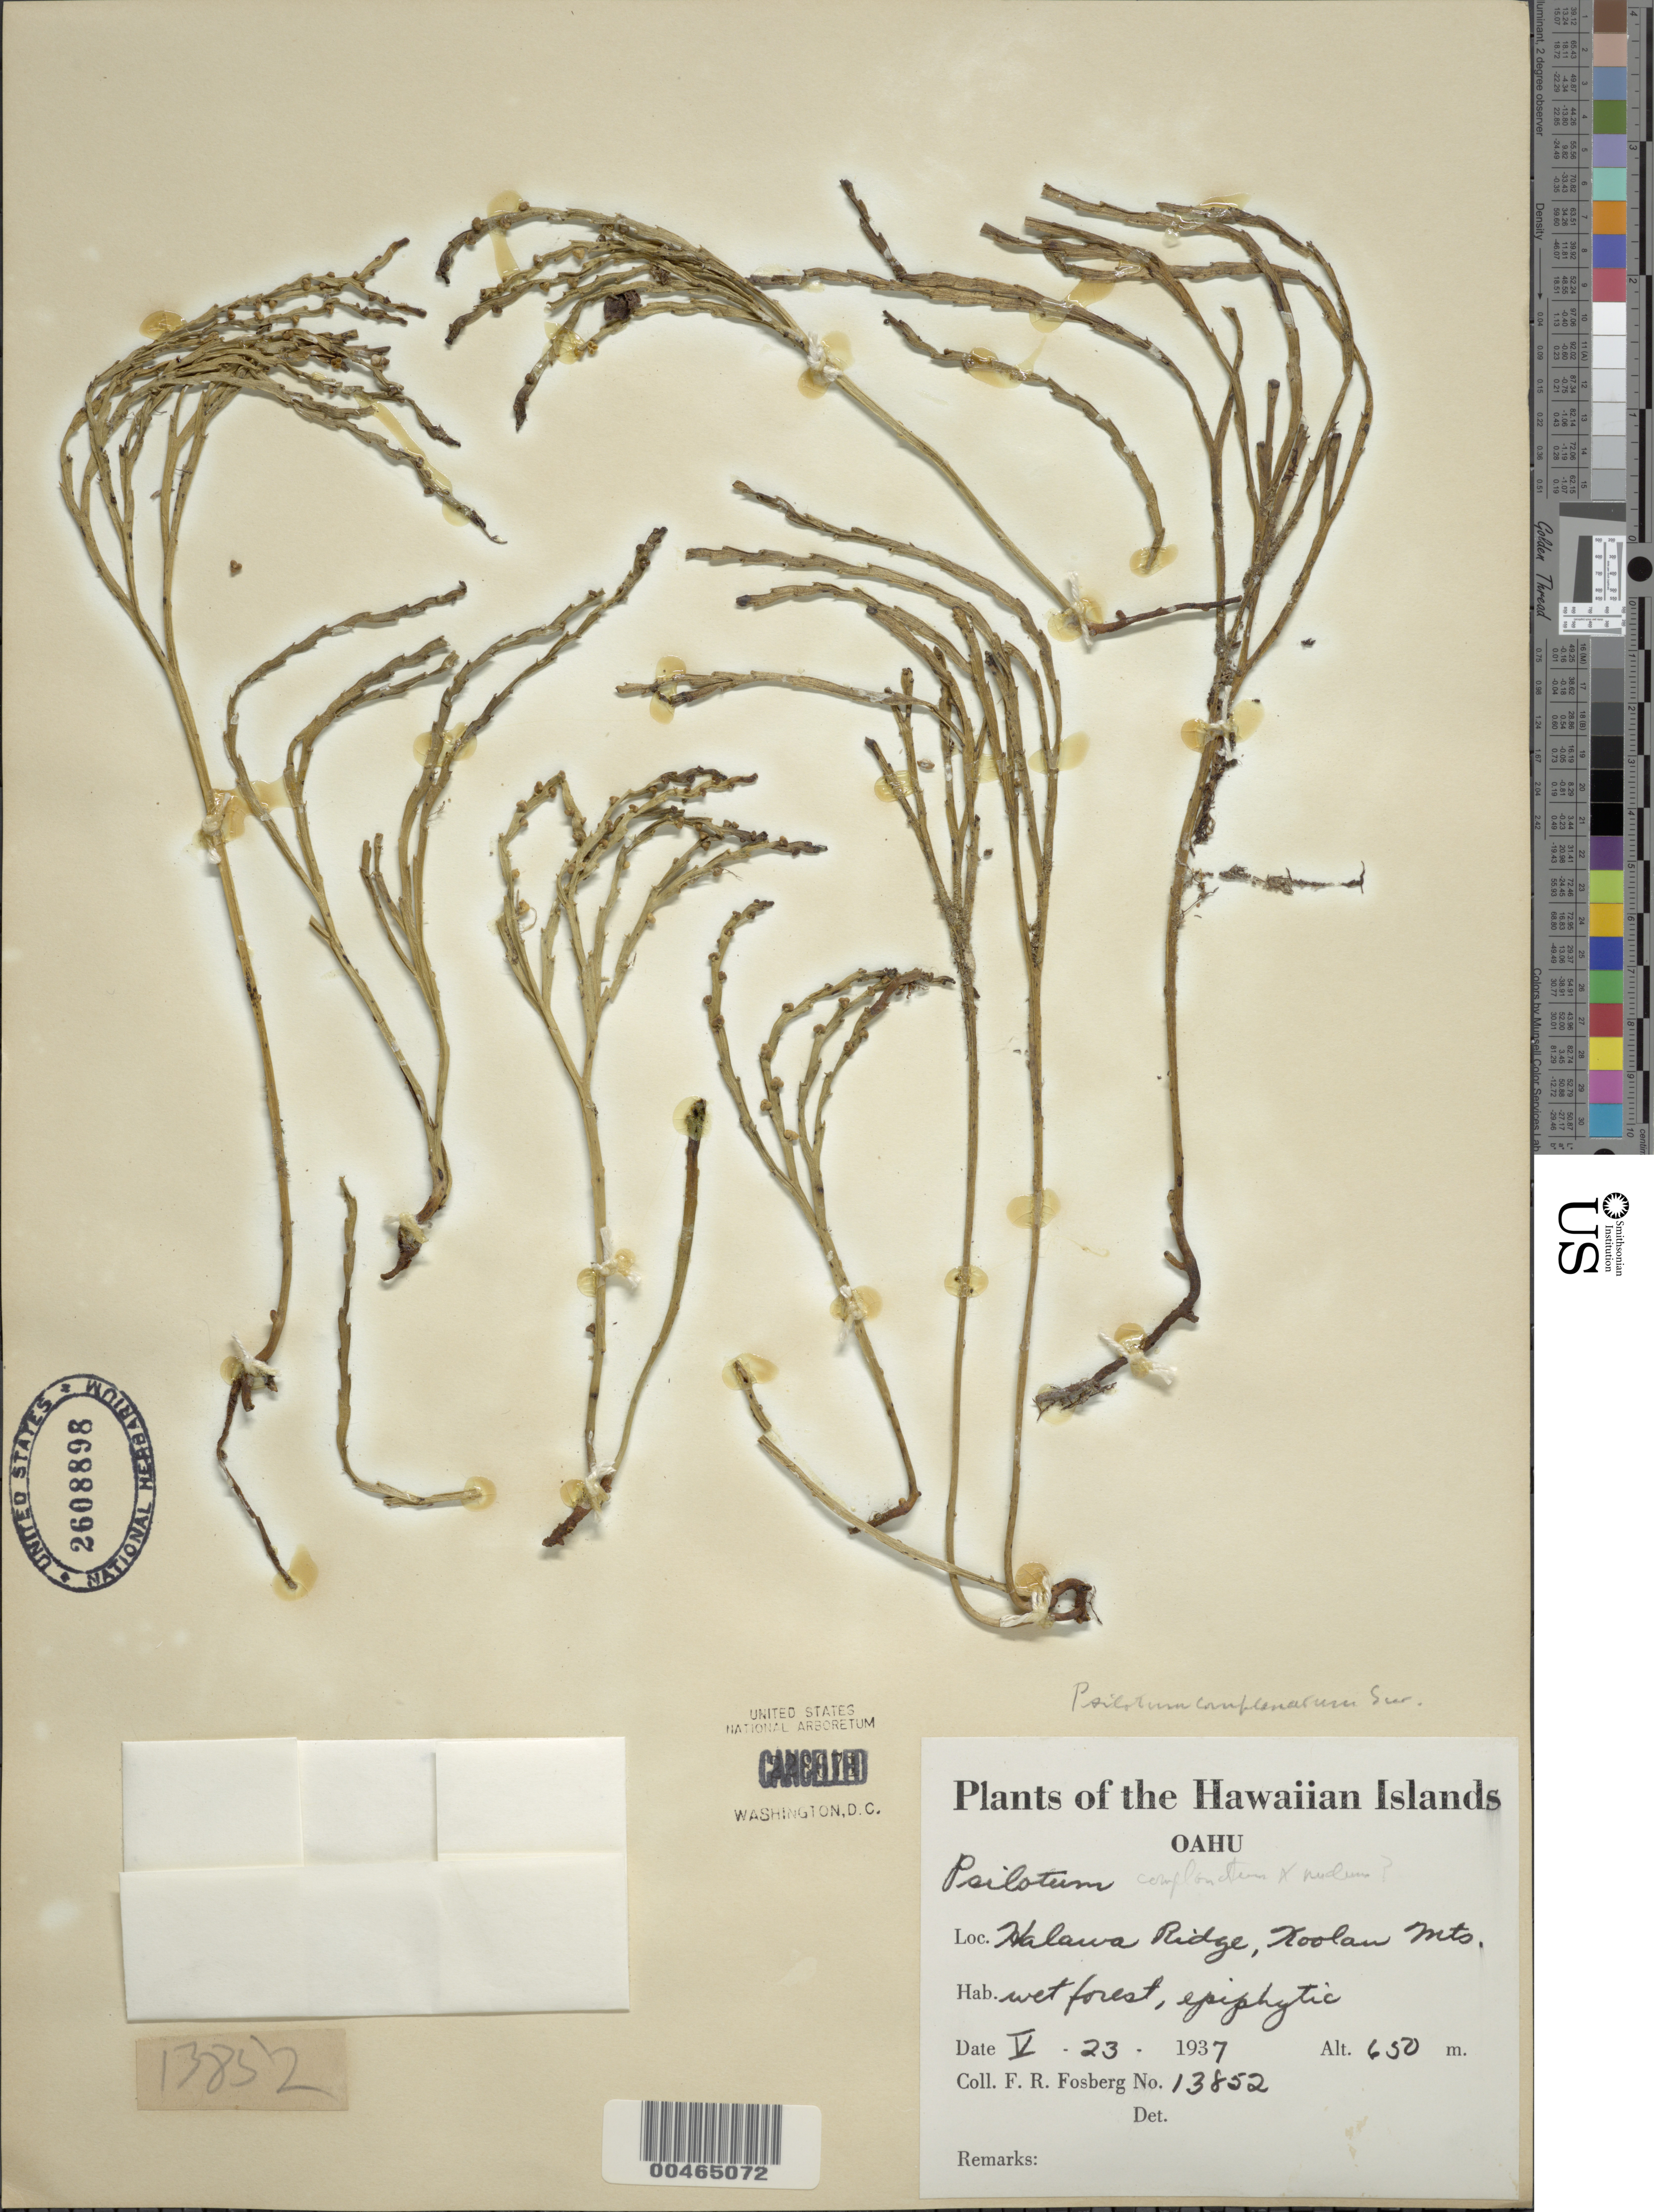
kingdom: Plantae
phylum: Tracheophyta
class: Polypodiopsida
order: Psilotales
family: Psilotaceae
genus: Psilotum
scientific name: Psilotum complanatum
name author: Sw.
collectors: F. R. Fosberg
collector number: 13852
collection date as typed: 23 May 1937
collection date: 1937-05-23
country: United States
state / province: Hawaii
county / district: Honolulu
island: Oahu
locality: Halawa Ridge, Koolau Mountains, Oahu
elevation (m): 650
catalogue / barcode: US 2608898